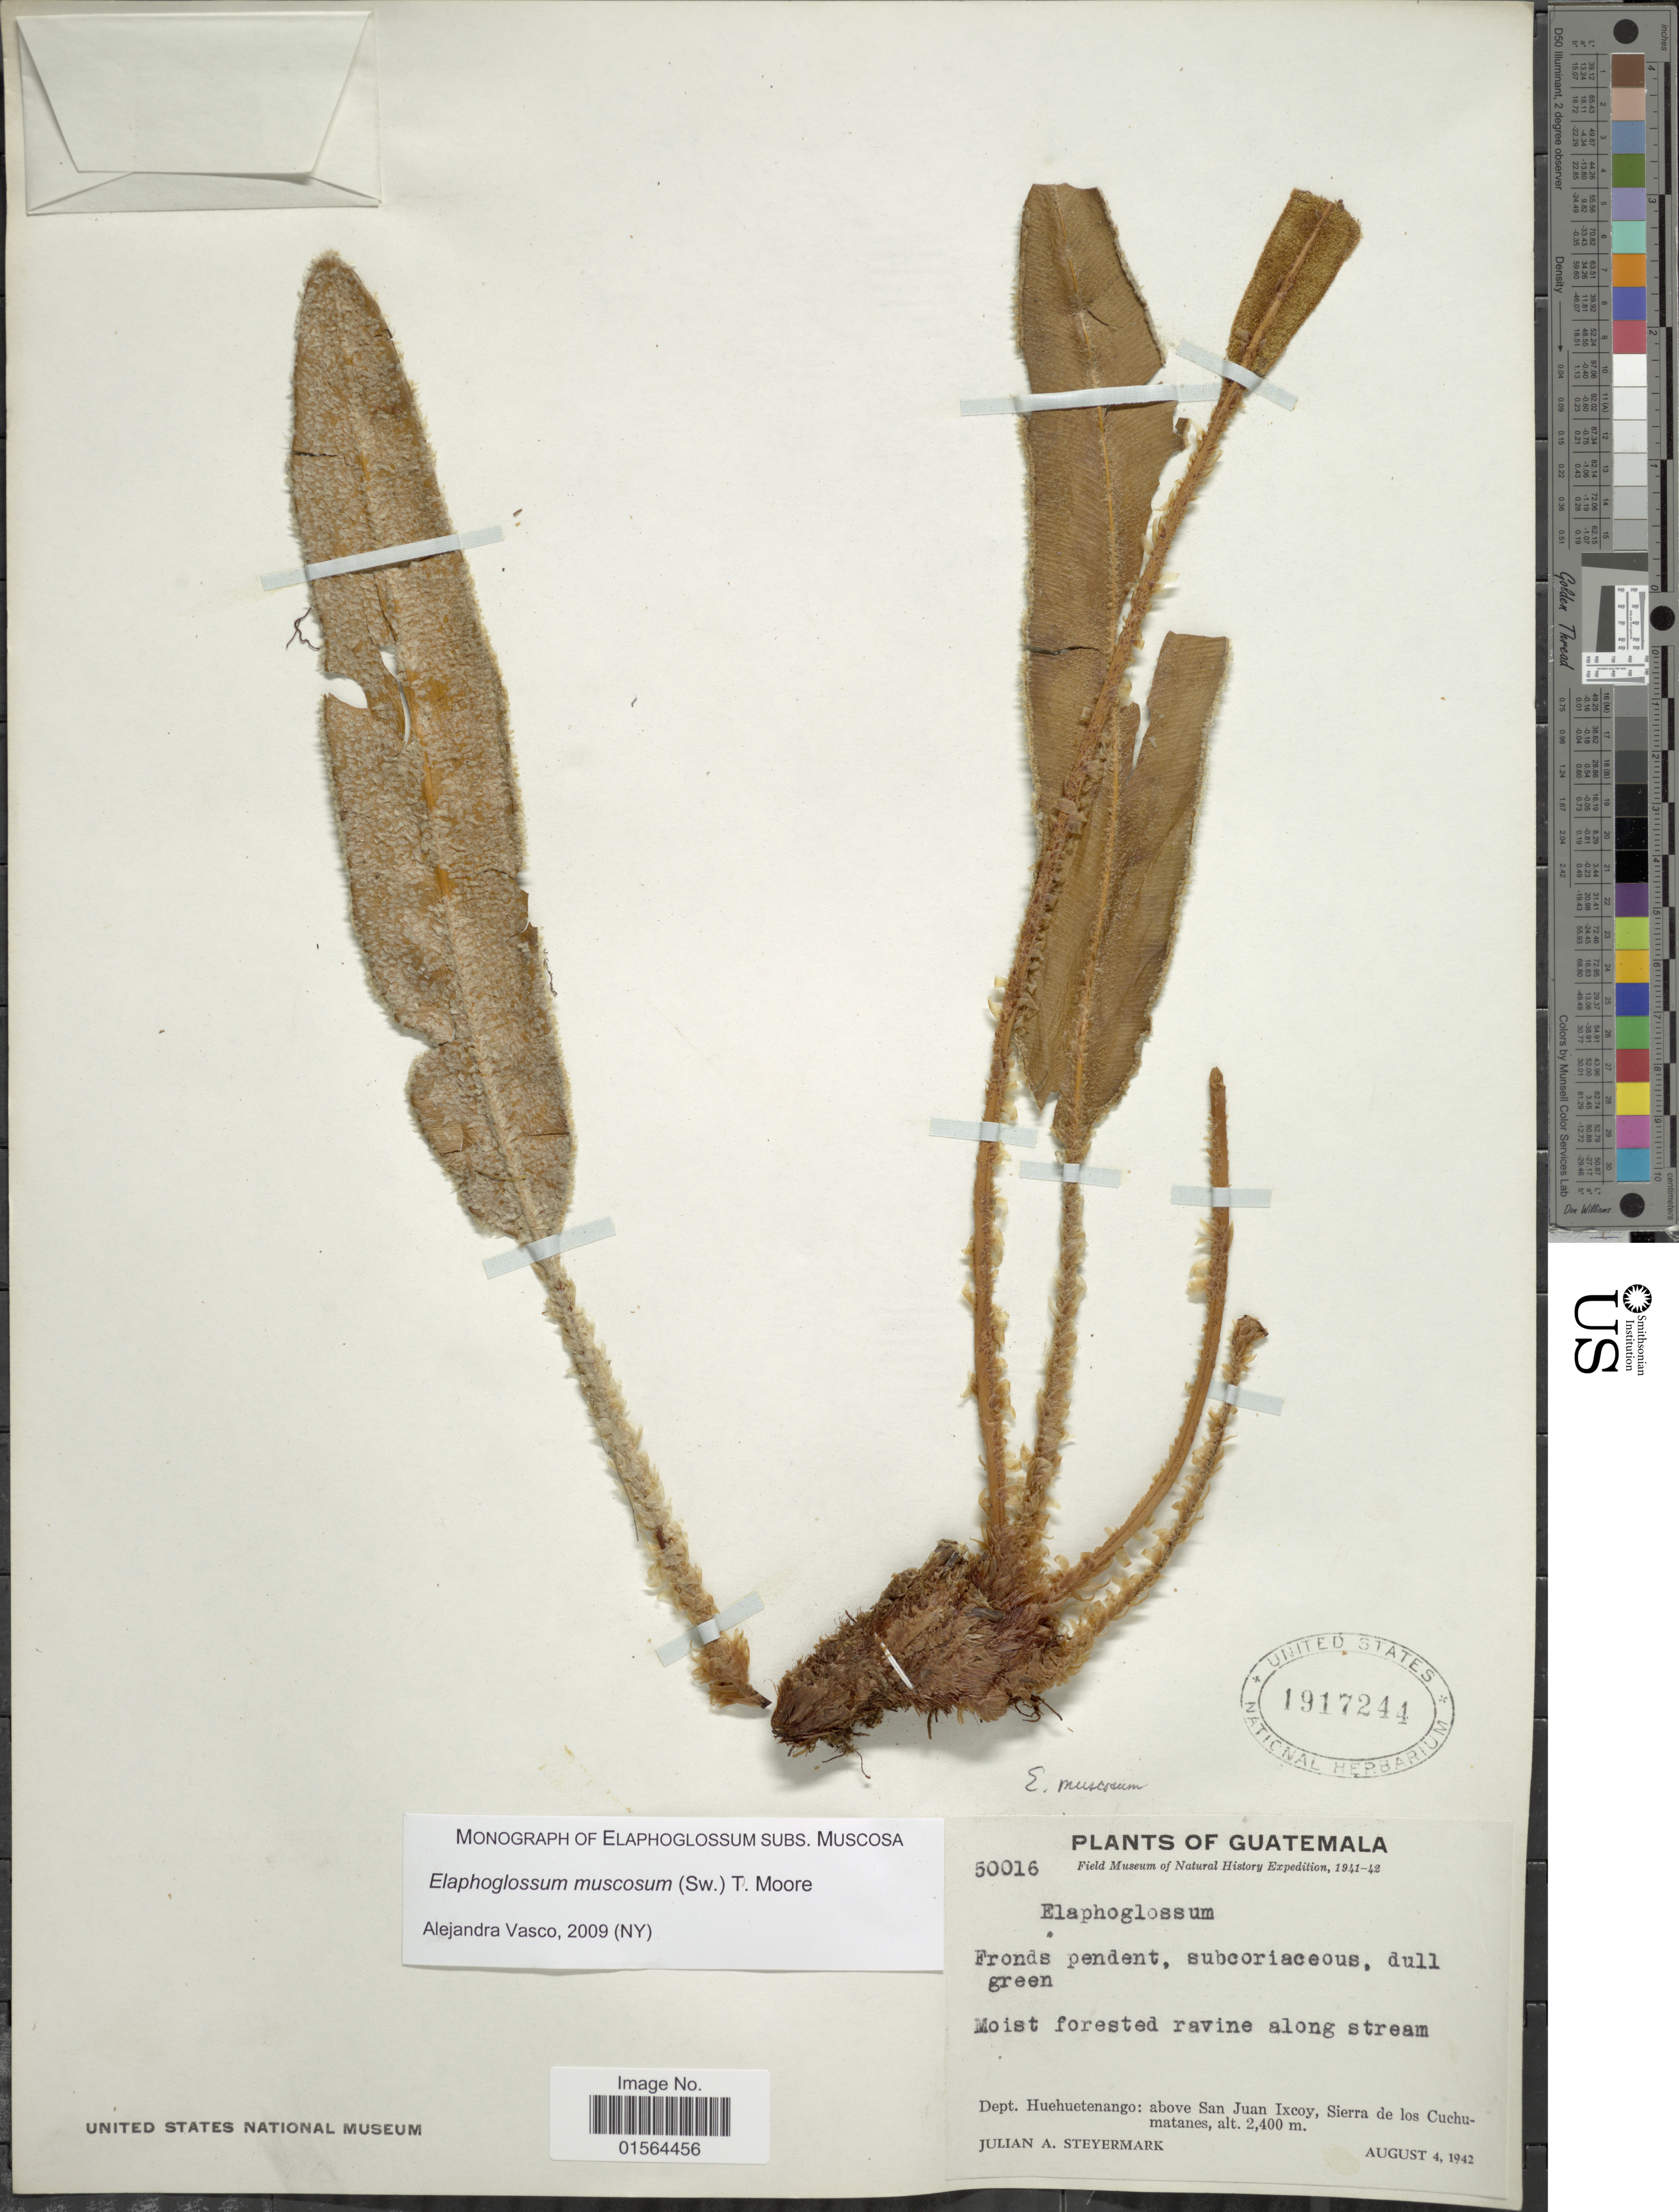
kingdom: Plantae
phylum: Tracheophyta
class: Polypodiopsida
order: Polypodiales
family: Dryopteridaceae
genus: Elaphoglossum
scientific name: Elaphoglossum muscosum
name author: (Sw.) T. Moore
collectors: J. Steyermark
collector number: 50016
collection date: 1942-08-04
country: Guatemala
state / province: Huehuetenango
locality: Dept. Huehuetenango: above San Juan Ixcoy, Sierra de los Cuchumatanes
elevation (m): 2400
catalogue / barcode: US 1917244